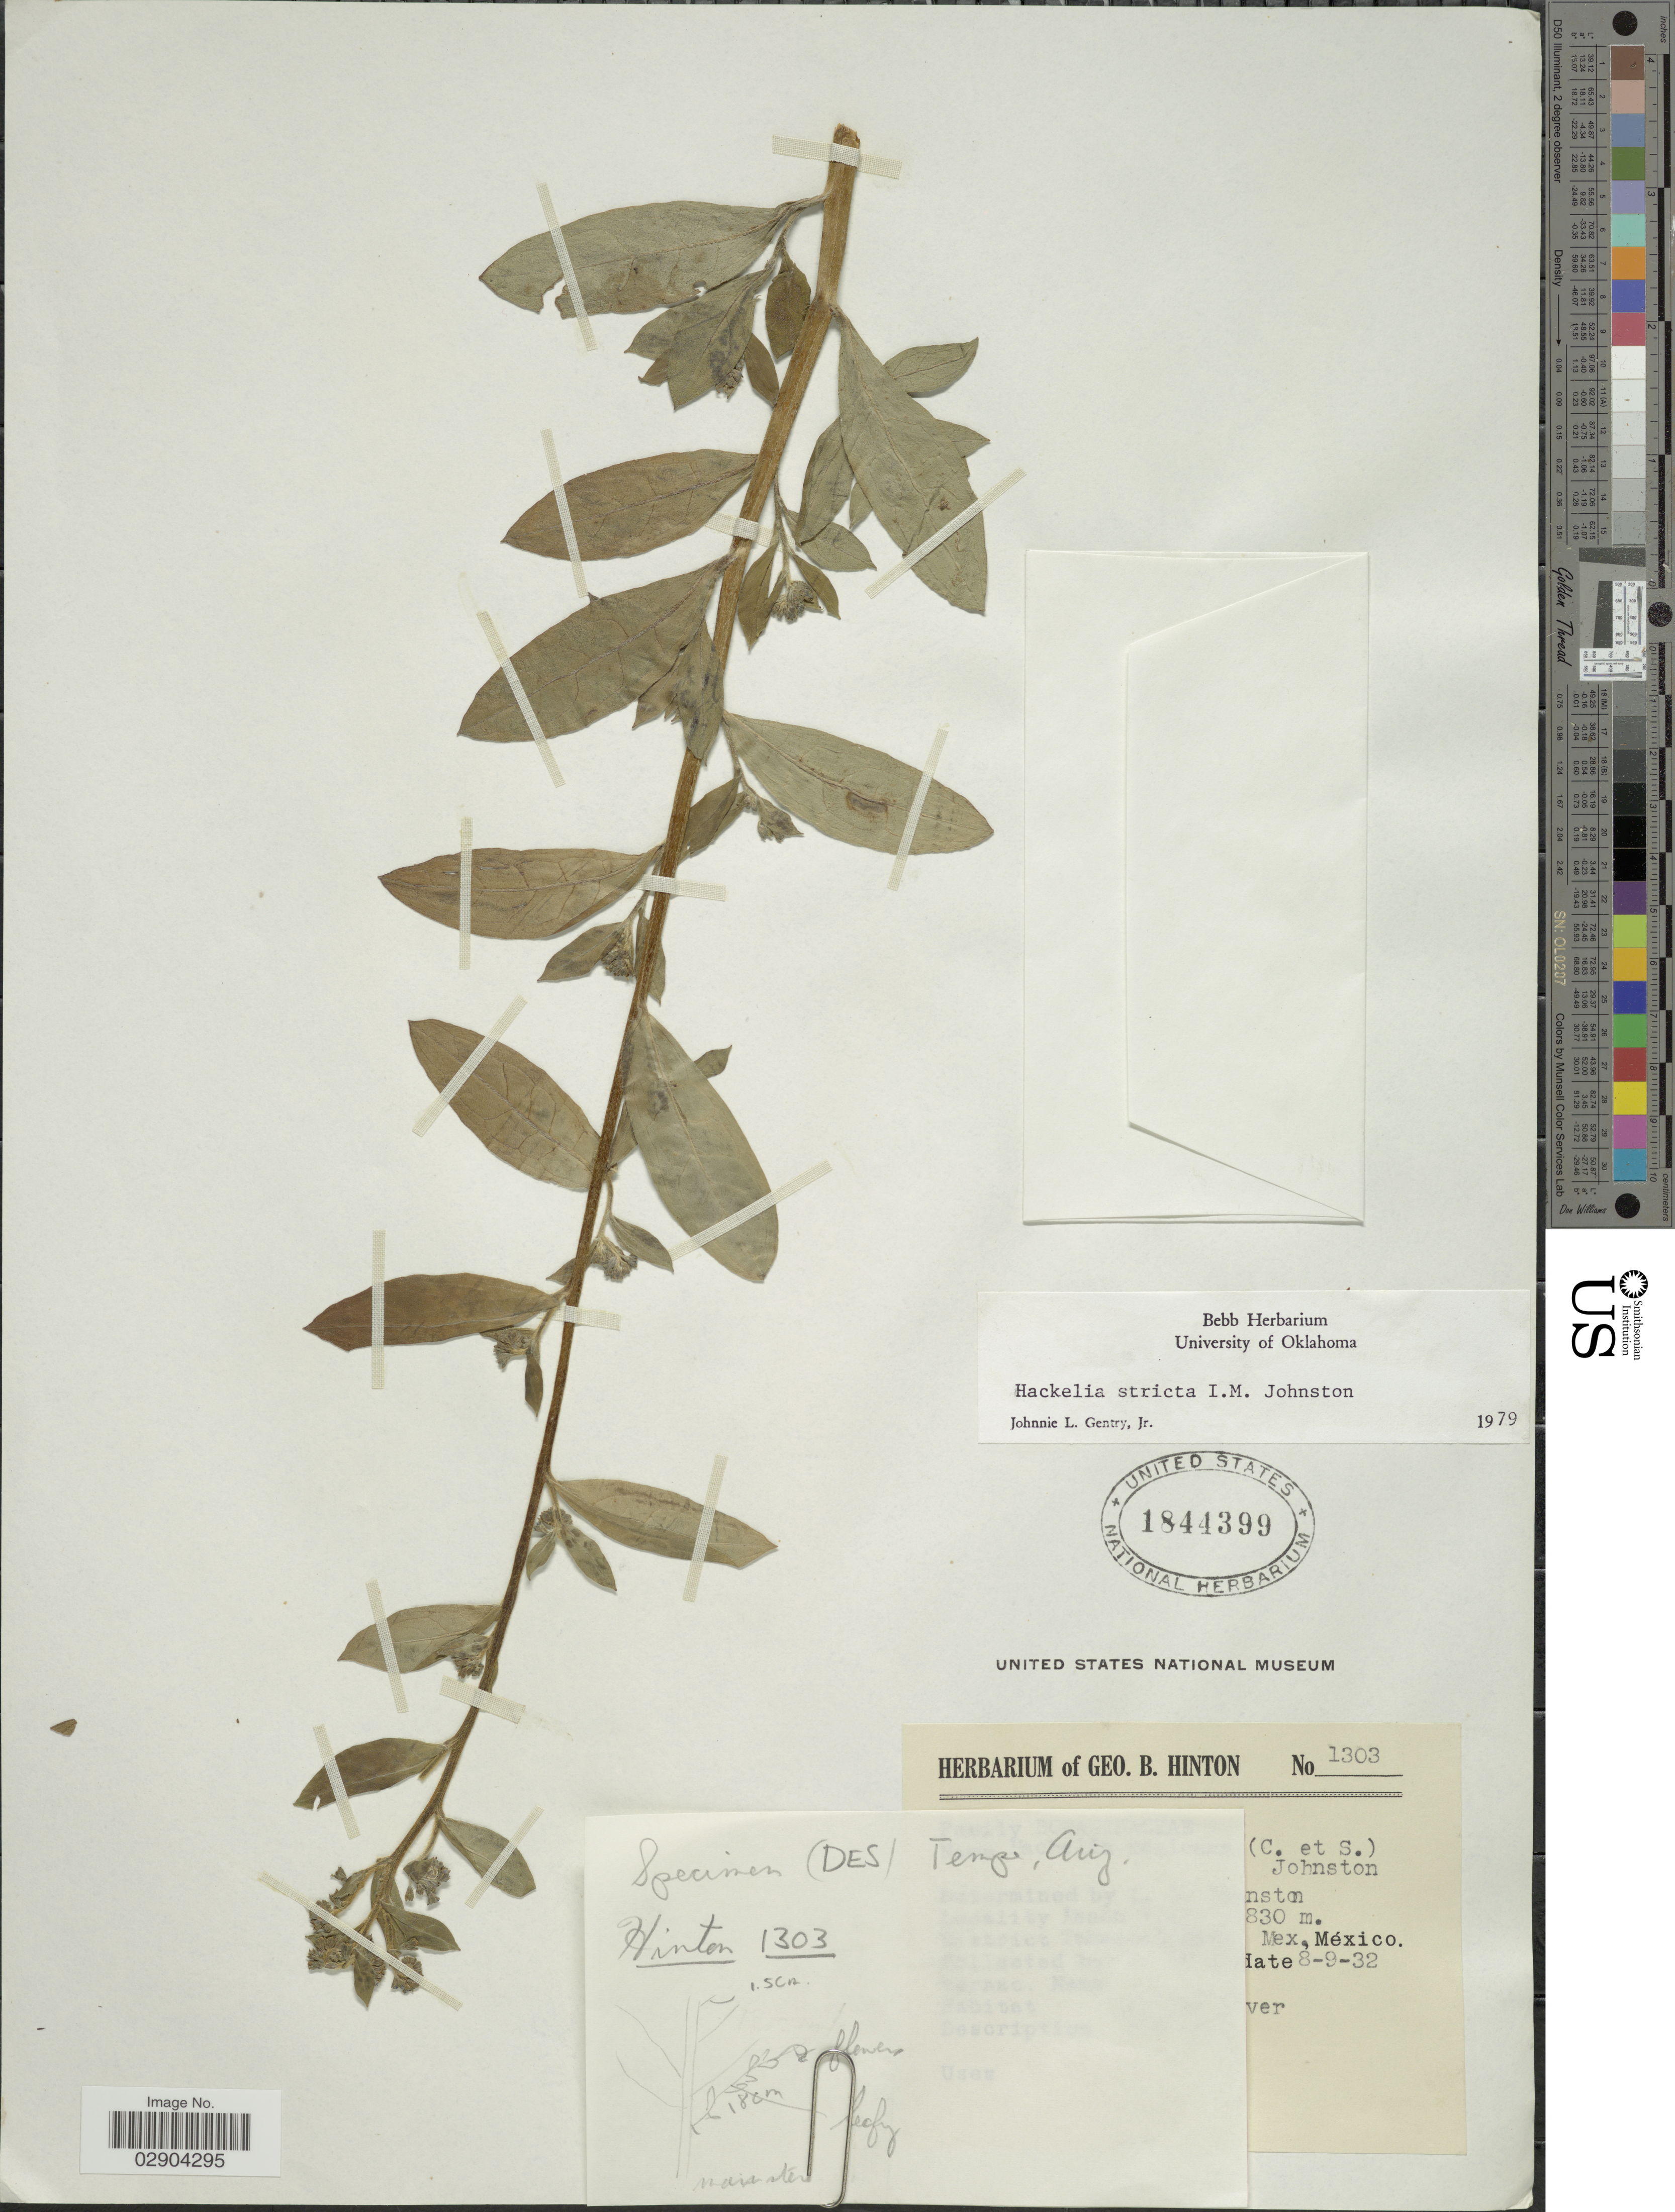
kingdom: Plantae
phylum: Tracheophyta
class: Magnoliopsida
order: Boraginales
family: Boraginaceae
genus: Hackelia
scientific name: Hackelia mexicana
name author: (Schltdl. & Cham.) I.M. Johnst.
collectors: G. B. Hinton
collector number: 1303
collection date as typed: Transcribed d/m/y: 9/8/32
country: Mexico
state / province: México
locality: [illegible text]nston, [illegible text] Mex.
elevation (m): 830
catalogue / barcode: US 1844399